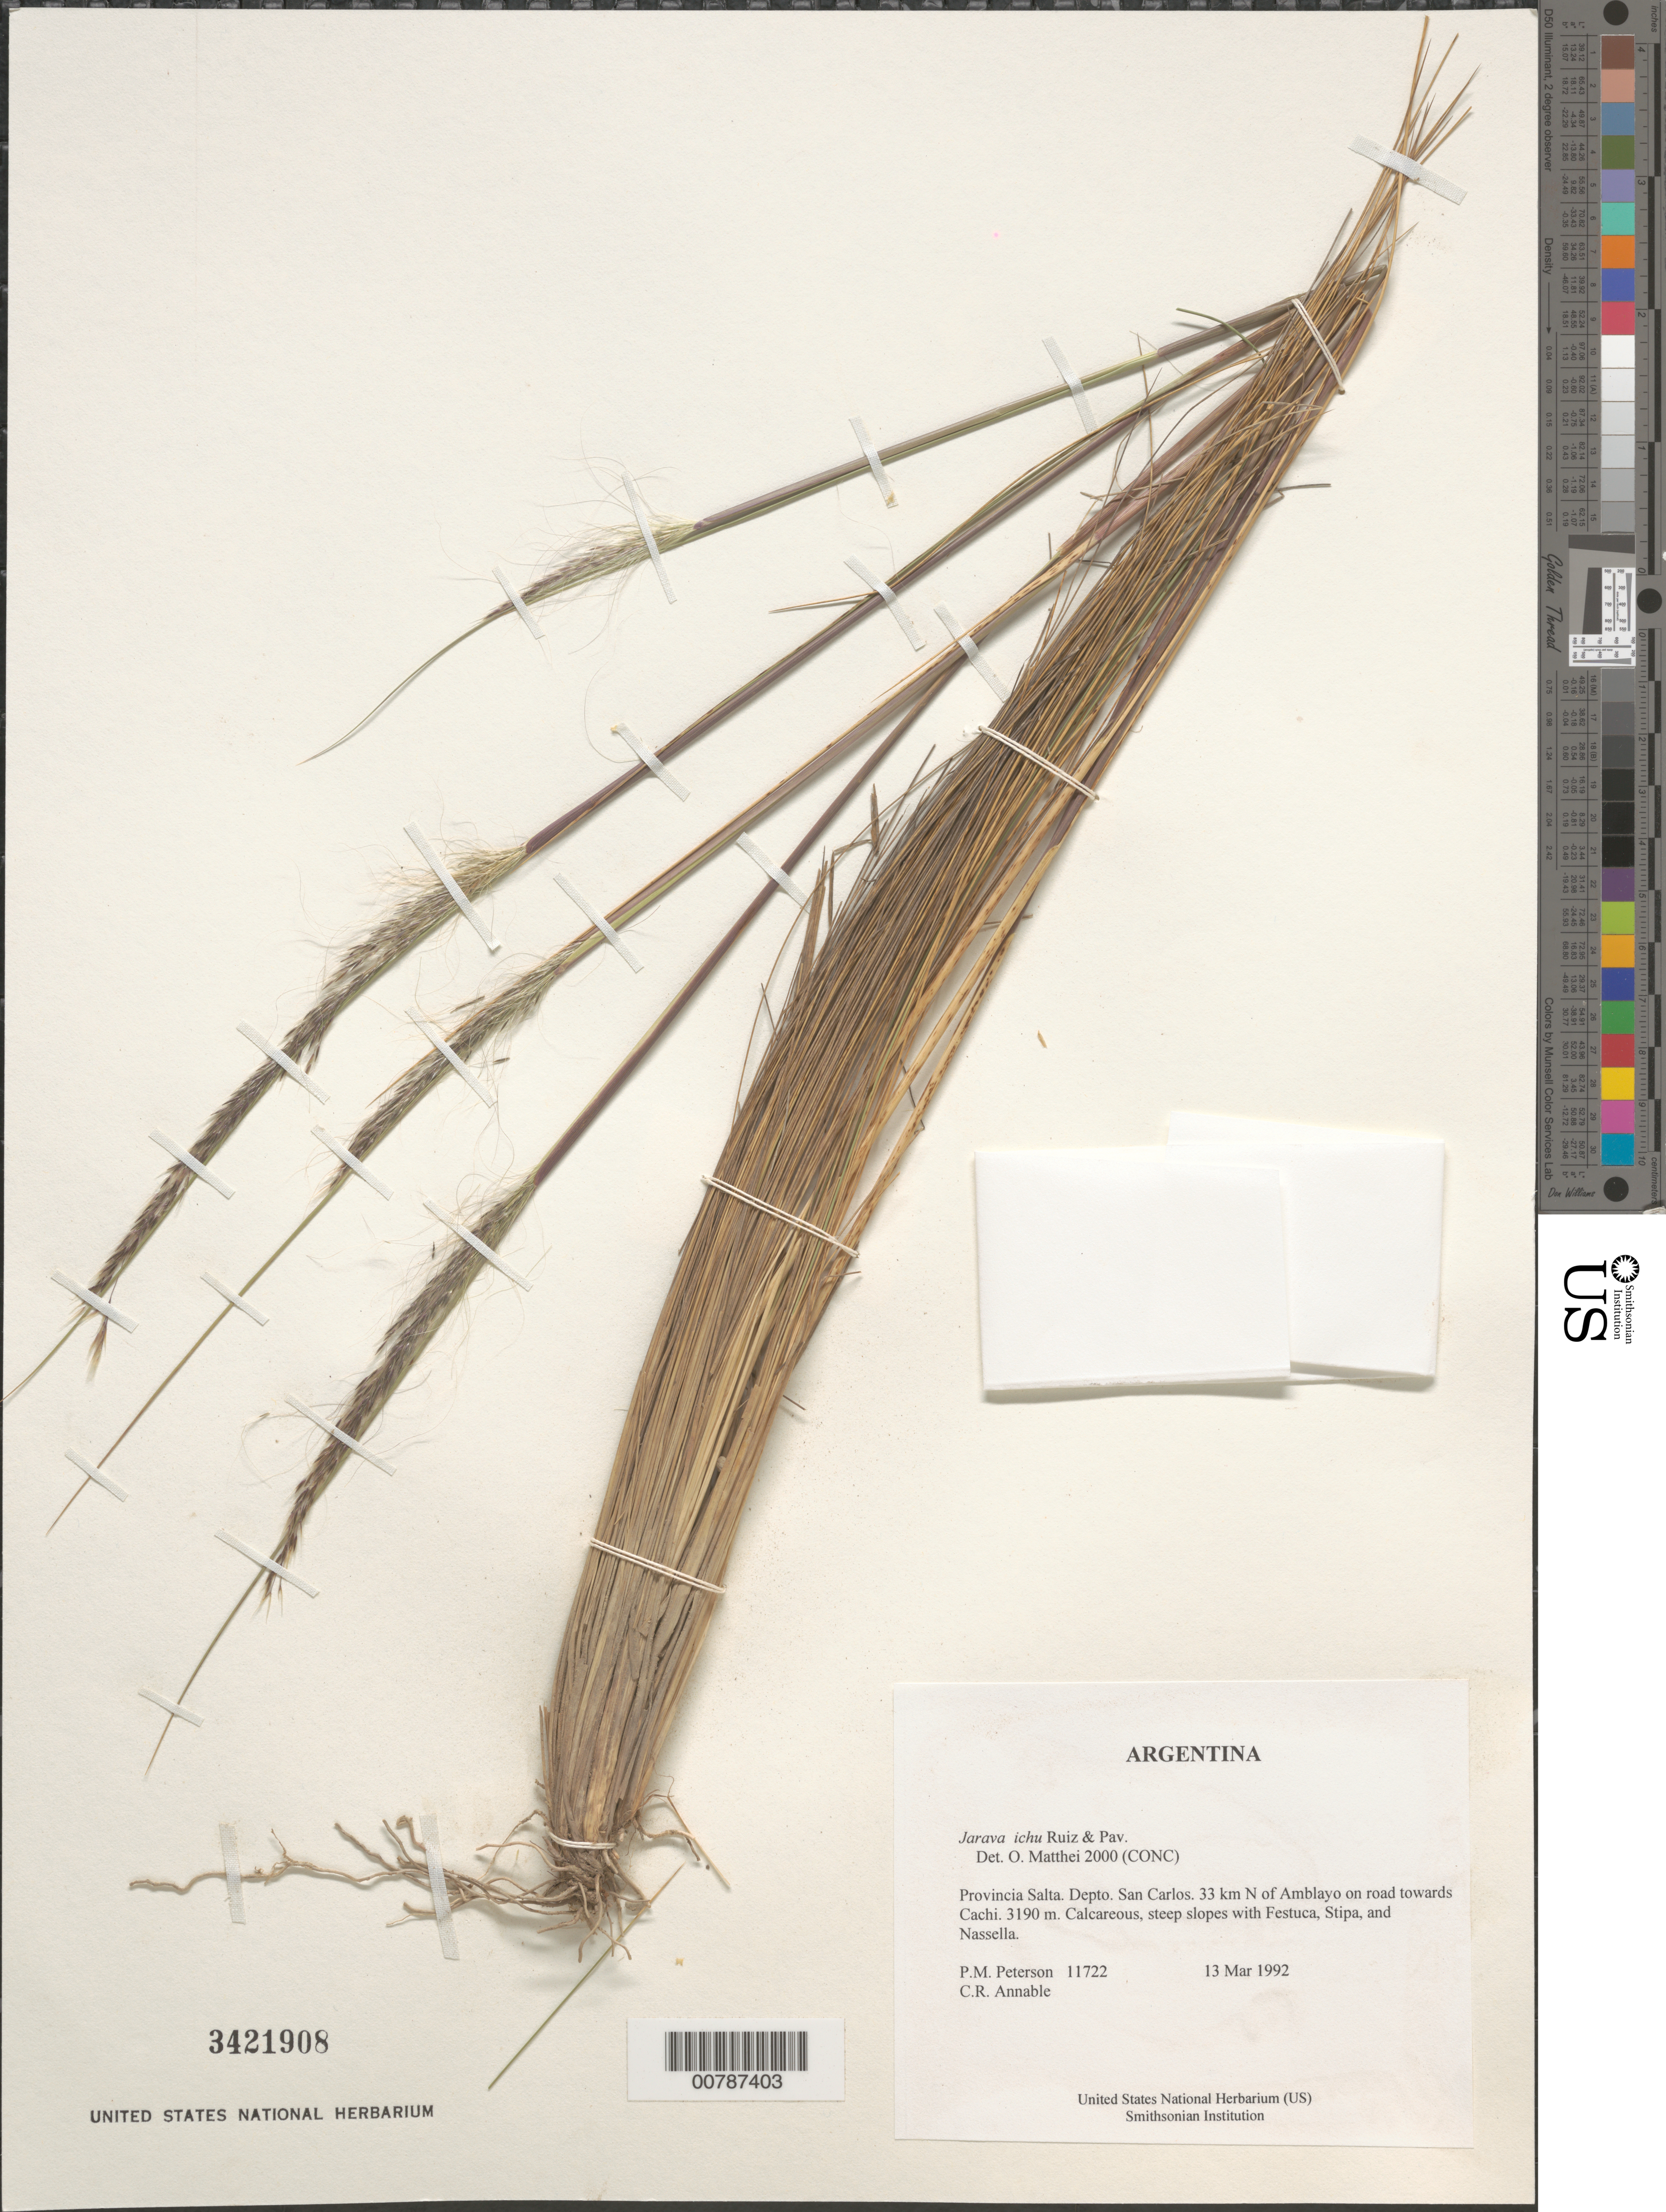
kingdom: Plantae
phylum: Tracheophyta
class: Liliopsida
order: Poales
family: Poaceae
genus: Jarava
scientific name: Jarava ichu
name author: Ruiz & Pav.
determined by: Matthei, O. R.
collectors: P. M. Peterson & C. R. Annable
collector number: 11722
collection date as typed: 13 Mar 1992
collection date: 1992-03-13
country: Argentina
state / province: Salta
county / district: San Carlos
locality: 33 km N of Amblayo on road towards Cachi.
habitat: Calcareous, steep slopes with Festuca, Stipa, and Nassella.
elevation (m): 3190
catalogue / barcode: US 3421908